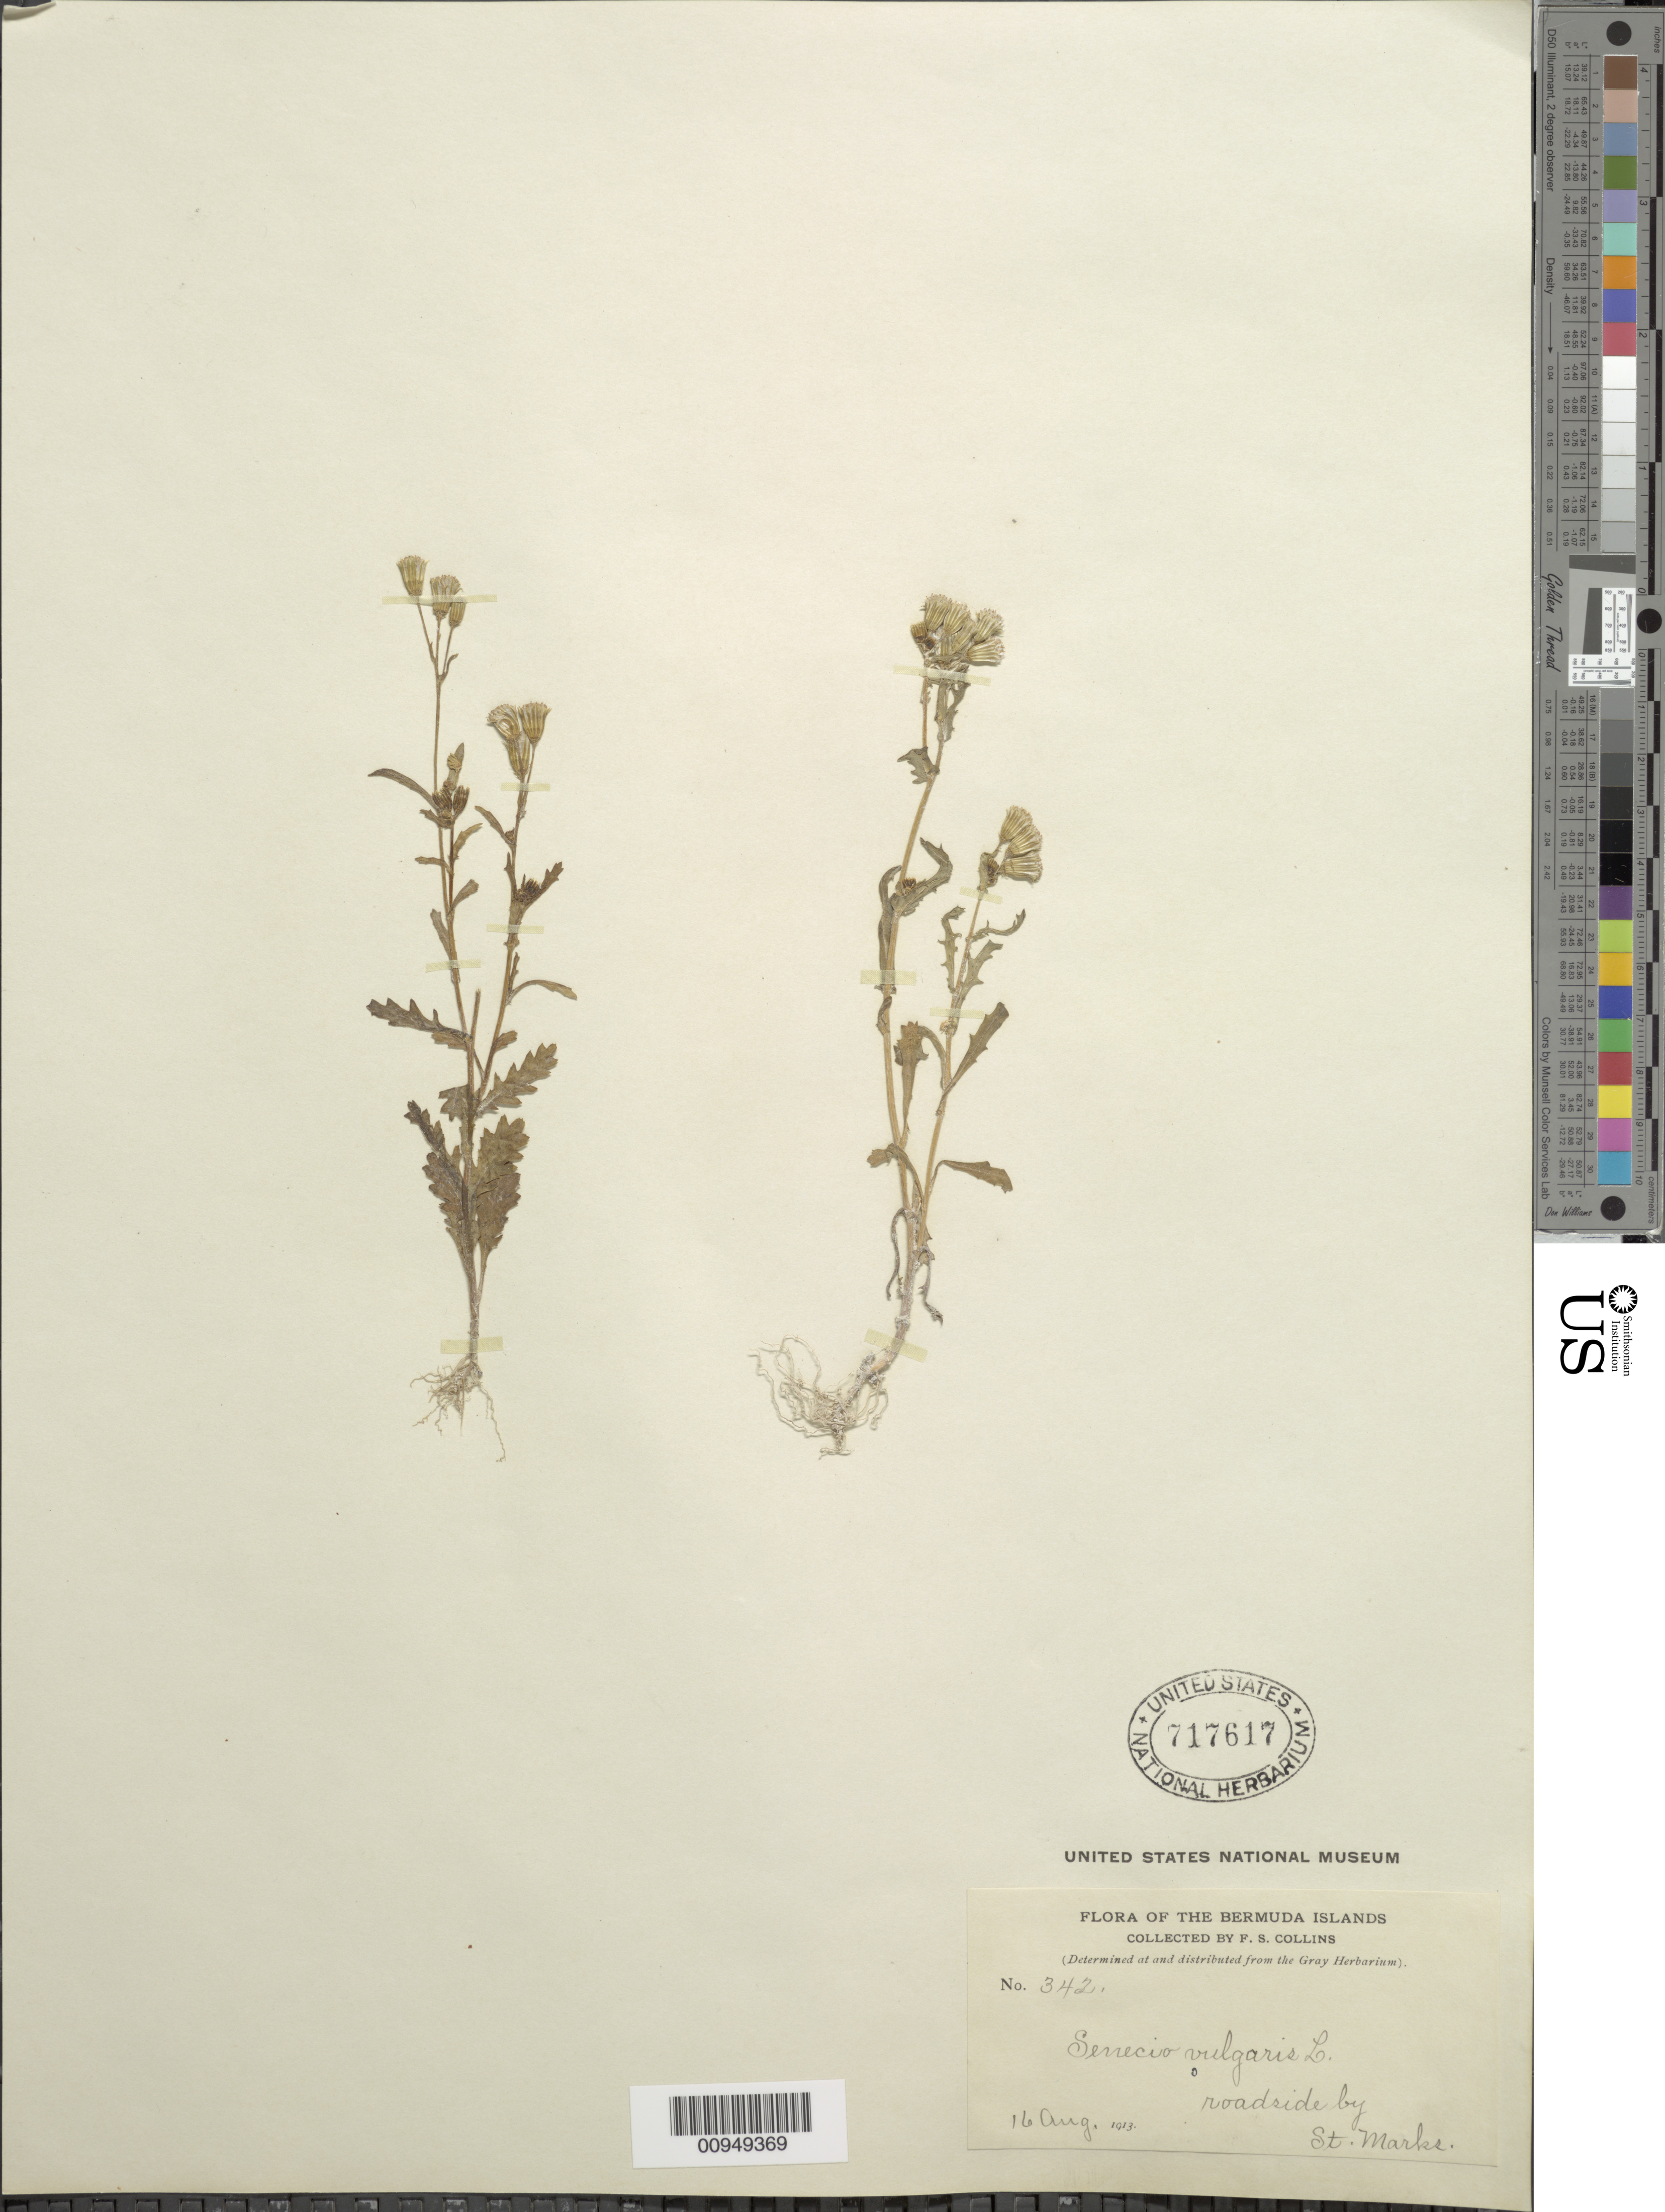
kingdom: Plantae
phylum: Tracheophyta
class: Magnoliopsida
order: Asterales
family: Asteraceae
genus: Senecio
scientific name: Senecio vulgaris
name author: L.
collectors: F. Collins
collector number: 342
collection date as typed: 16 Aug 1913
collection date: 1913-08-16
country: Bermuda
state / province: St. Marks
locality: Roadside by St. Marks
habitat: Roadside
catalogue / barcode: US 717617